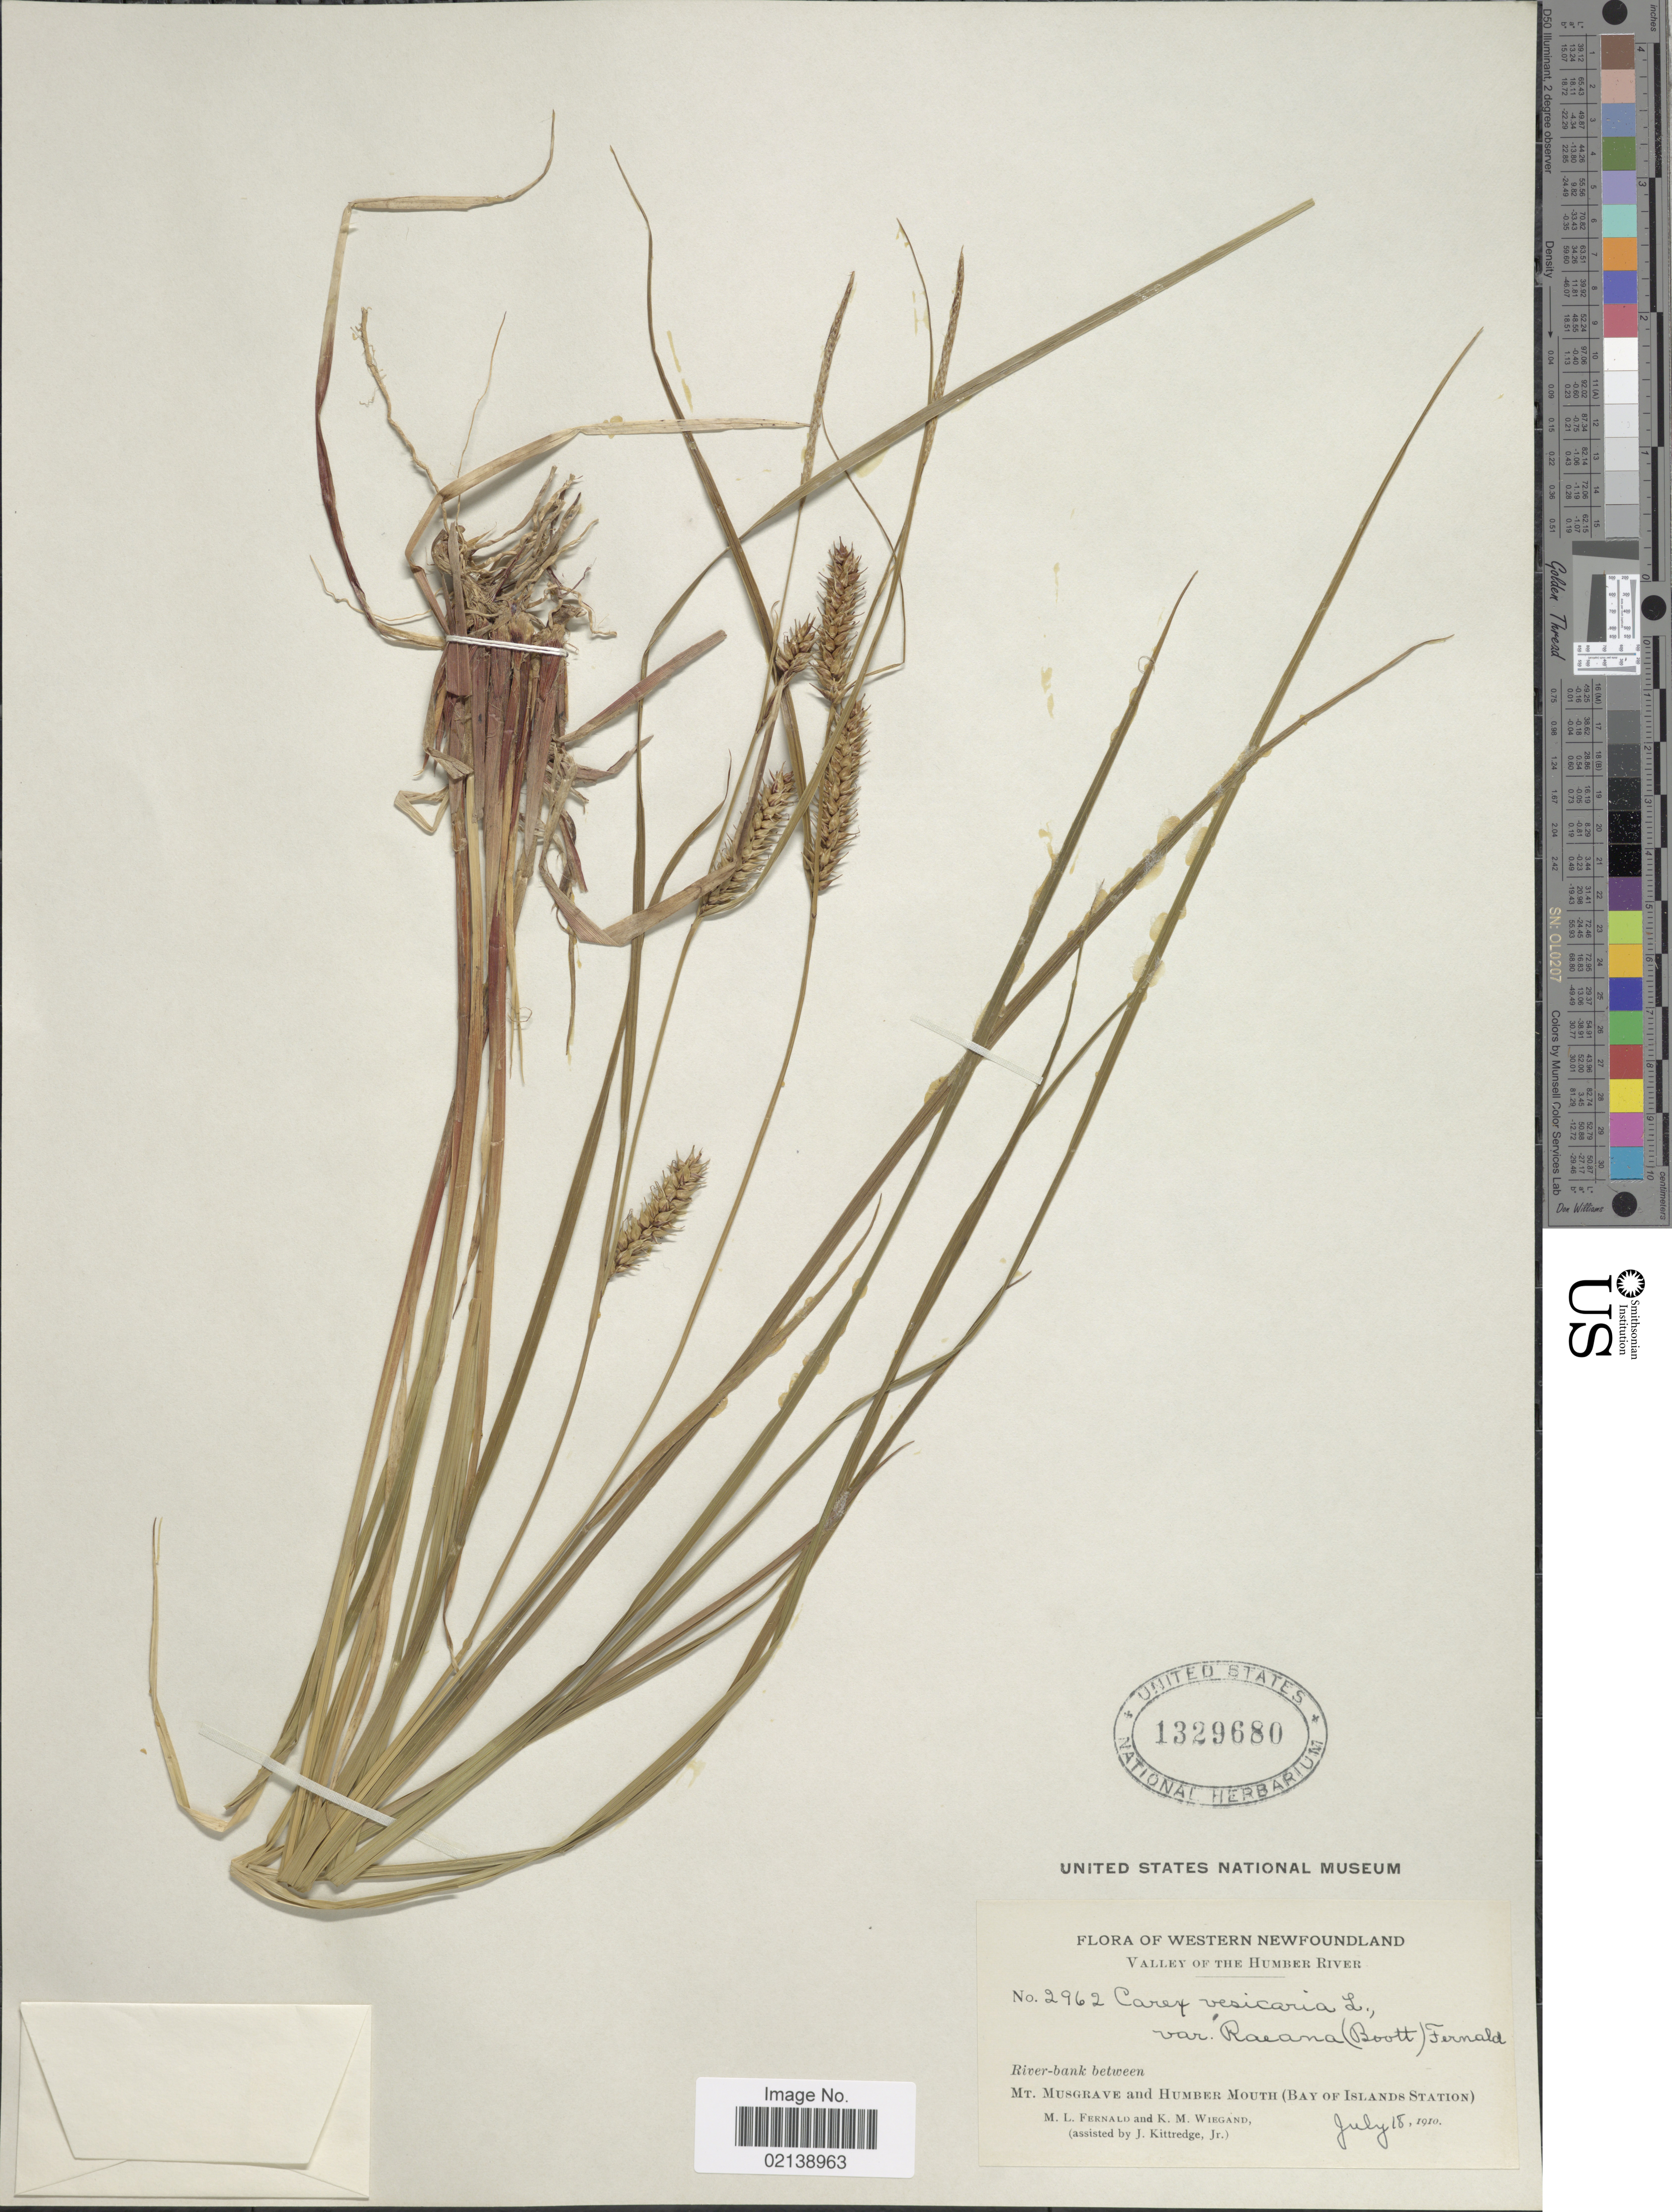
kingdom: Plantae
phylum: Tracheophyta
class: Liliopsida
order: Poales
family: Cyperaceae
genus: Carex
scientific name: Carex vesicaria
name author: L.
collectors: M. L. Fernald, K. M. Wiegand & J. Kittredge Jr.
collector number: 2962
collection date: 1910-07-18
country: Canada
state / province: Newfoundland and Labrador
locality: Western Newfoundland, Valley of The Humber River, River-bank between Mt Musgrave and Humber Mouth (Bay of Island Station)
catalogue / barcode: US 1329680